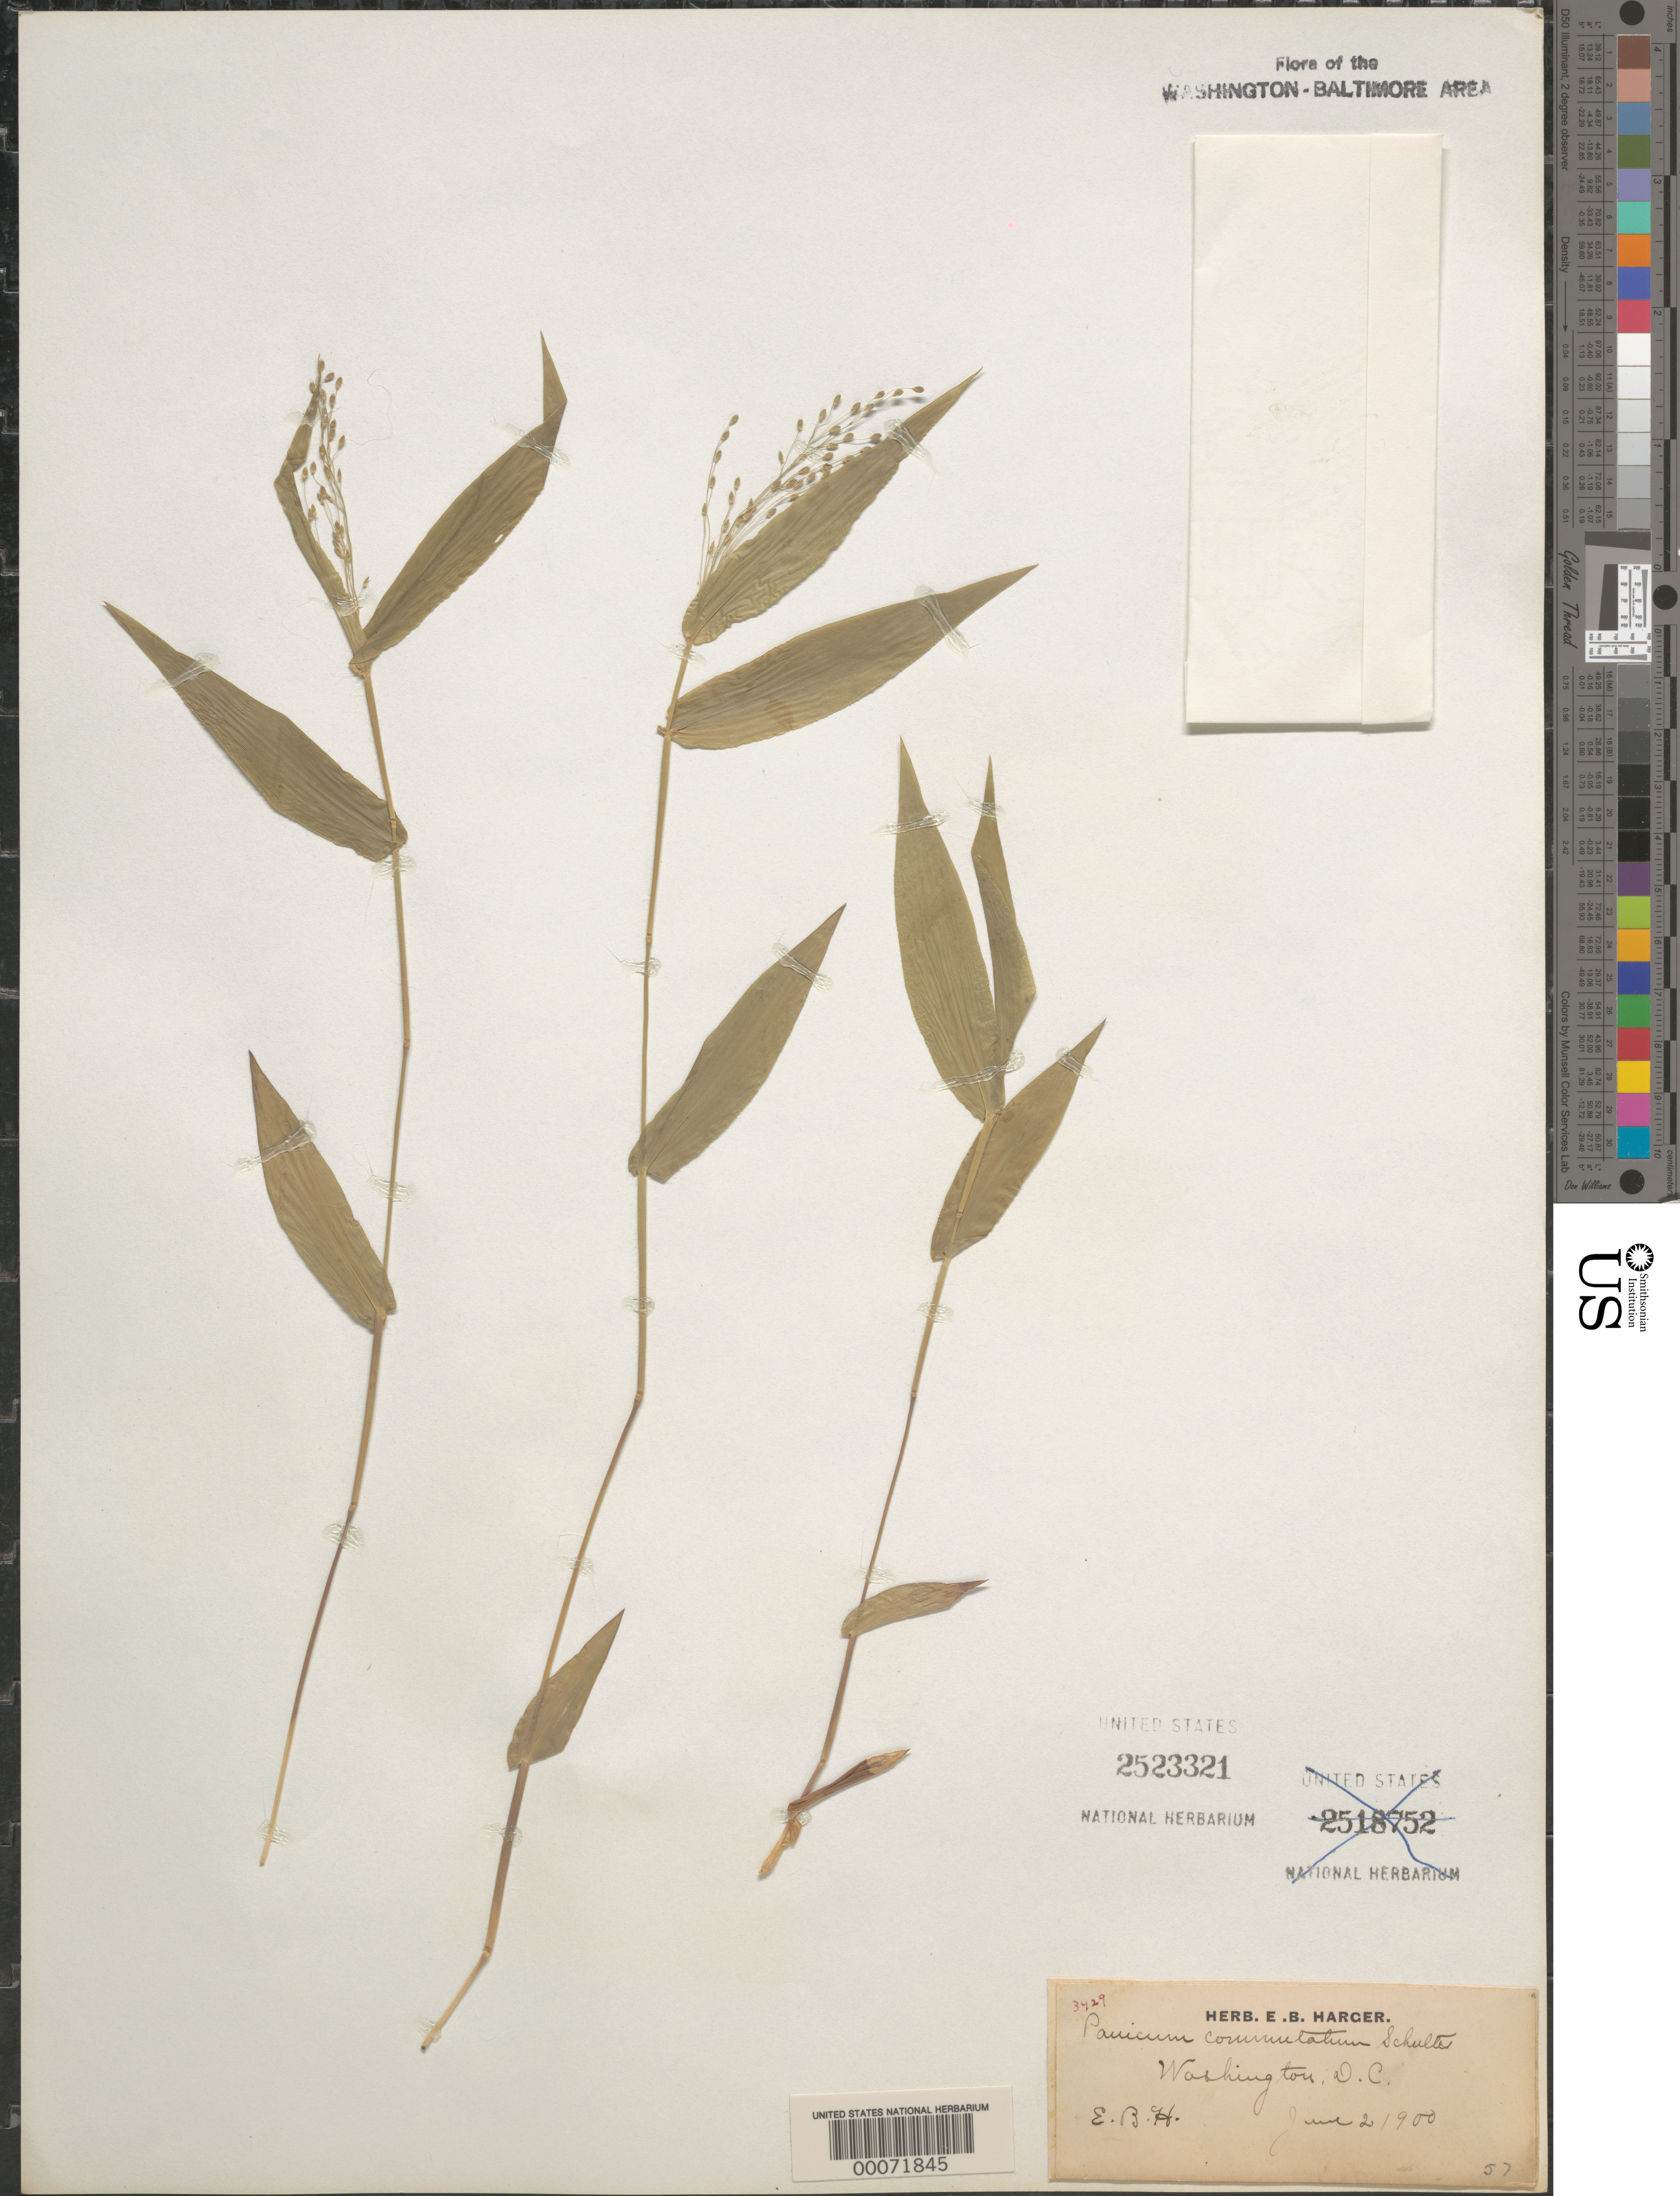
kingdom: Plantae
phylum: Tracheophyta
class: Liliopsida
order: Poales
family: Poaceae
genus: Dichanthelium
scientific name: Dichanthelium commutatum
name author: (Schult.) Gould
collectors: E. B. Harger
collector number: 3429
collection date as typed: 02 Jun 1900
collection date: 1900-06-02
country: United States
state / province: District of Columbia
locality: Washington, DC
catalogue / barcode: US 2523321